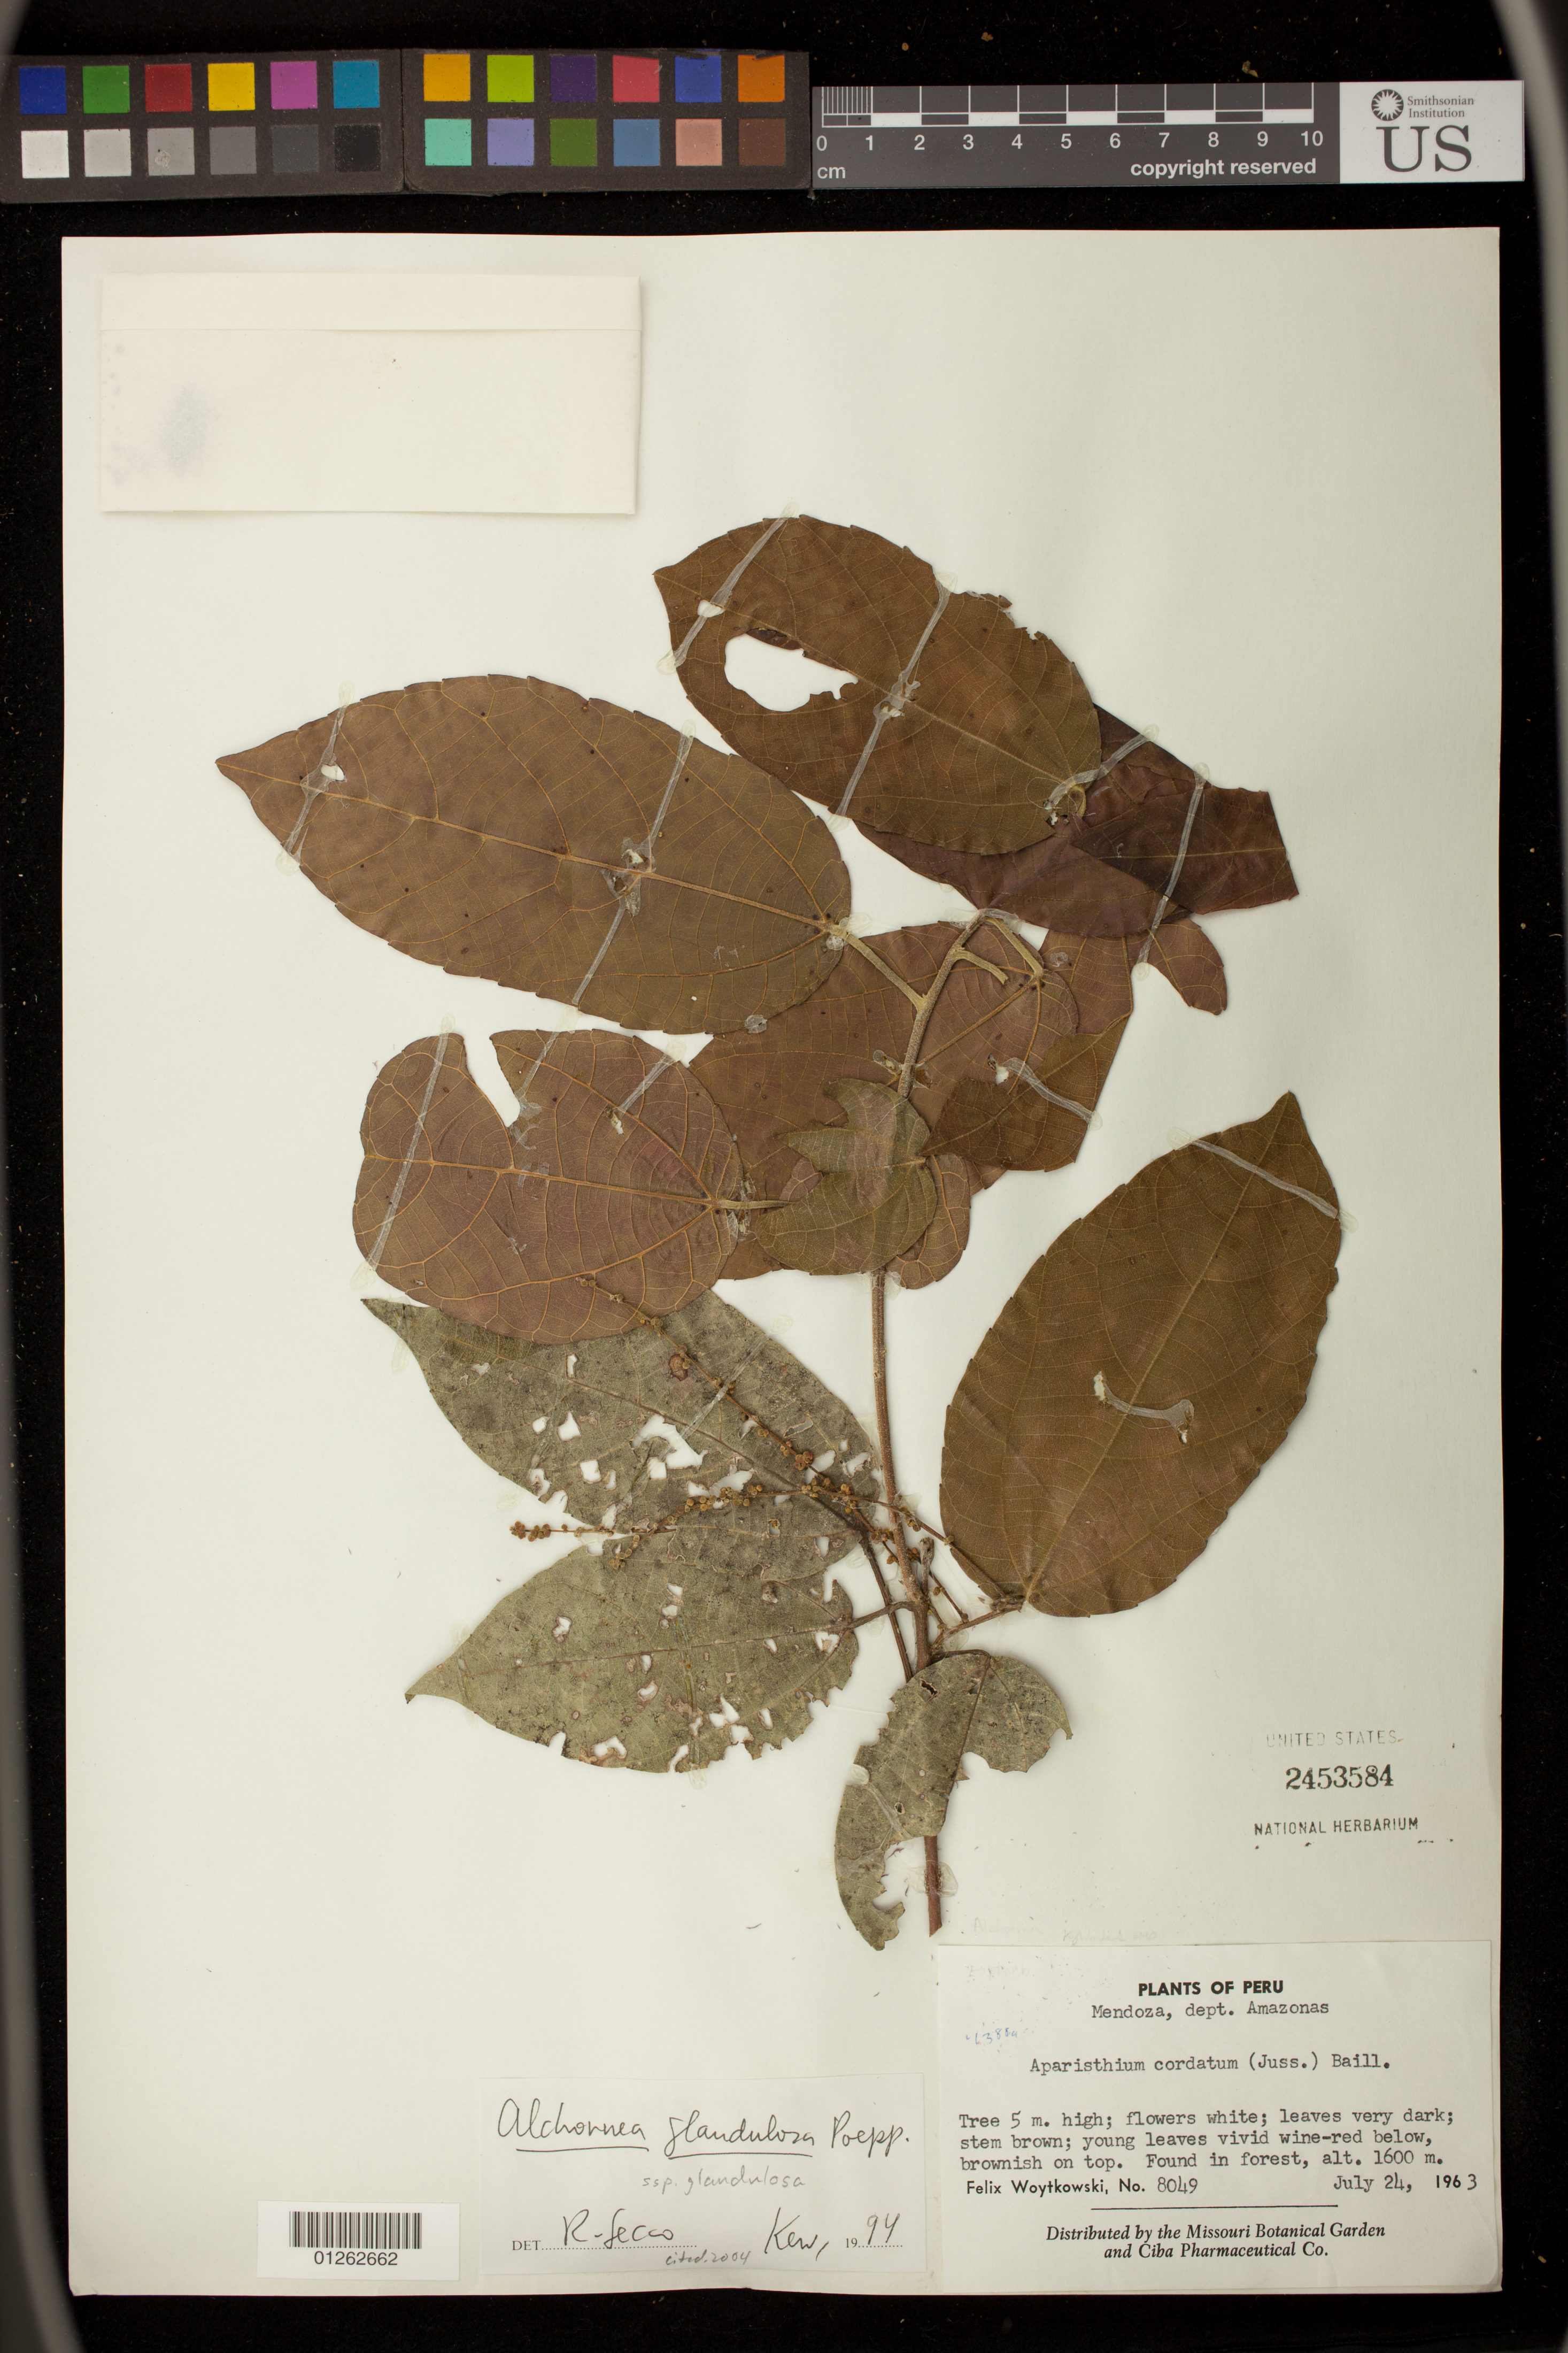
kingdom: Plantae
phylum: Tracheophyta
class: Magnoliopsida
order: Malpighiales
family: Euphorbiaceae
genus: Alchornea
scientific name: Alchornea glandulosa subsp. glandulosa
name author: Poepp.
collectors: F. Woytkowski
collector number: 8049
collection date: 1963-07-24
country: Peru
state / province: Amazonas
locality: Mendoza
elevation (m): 1600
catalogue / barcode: US 2453584